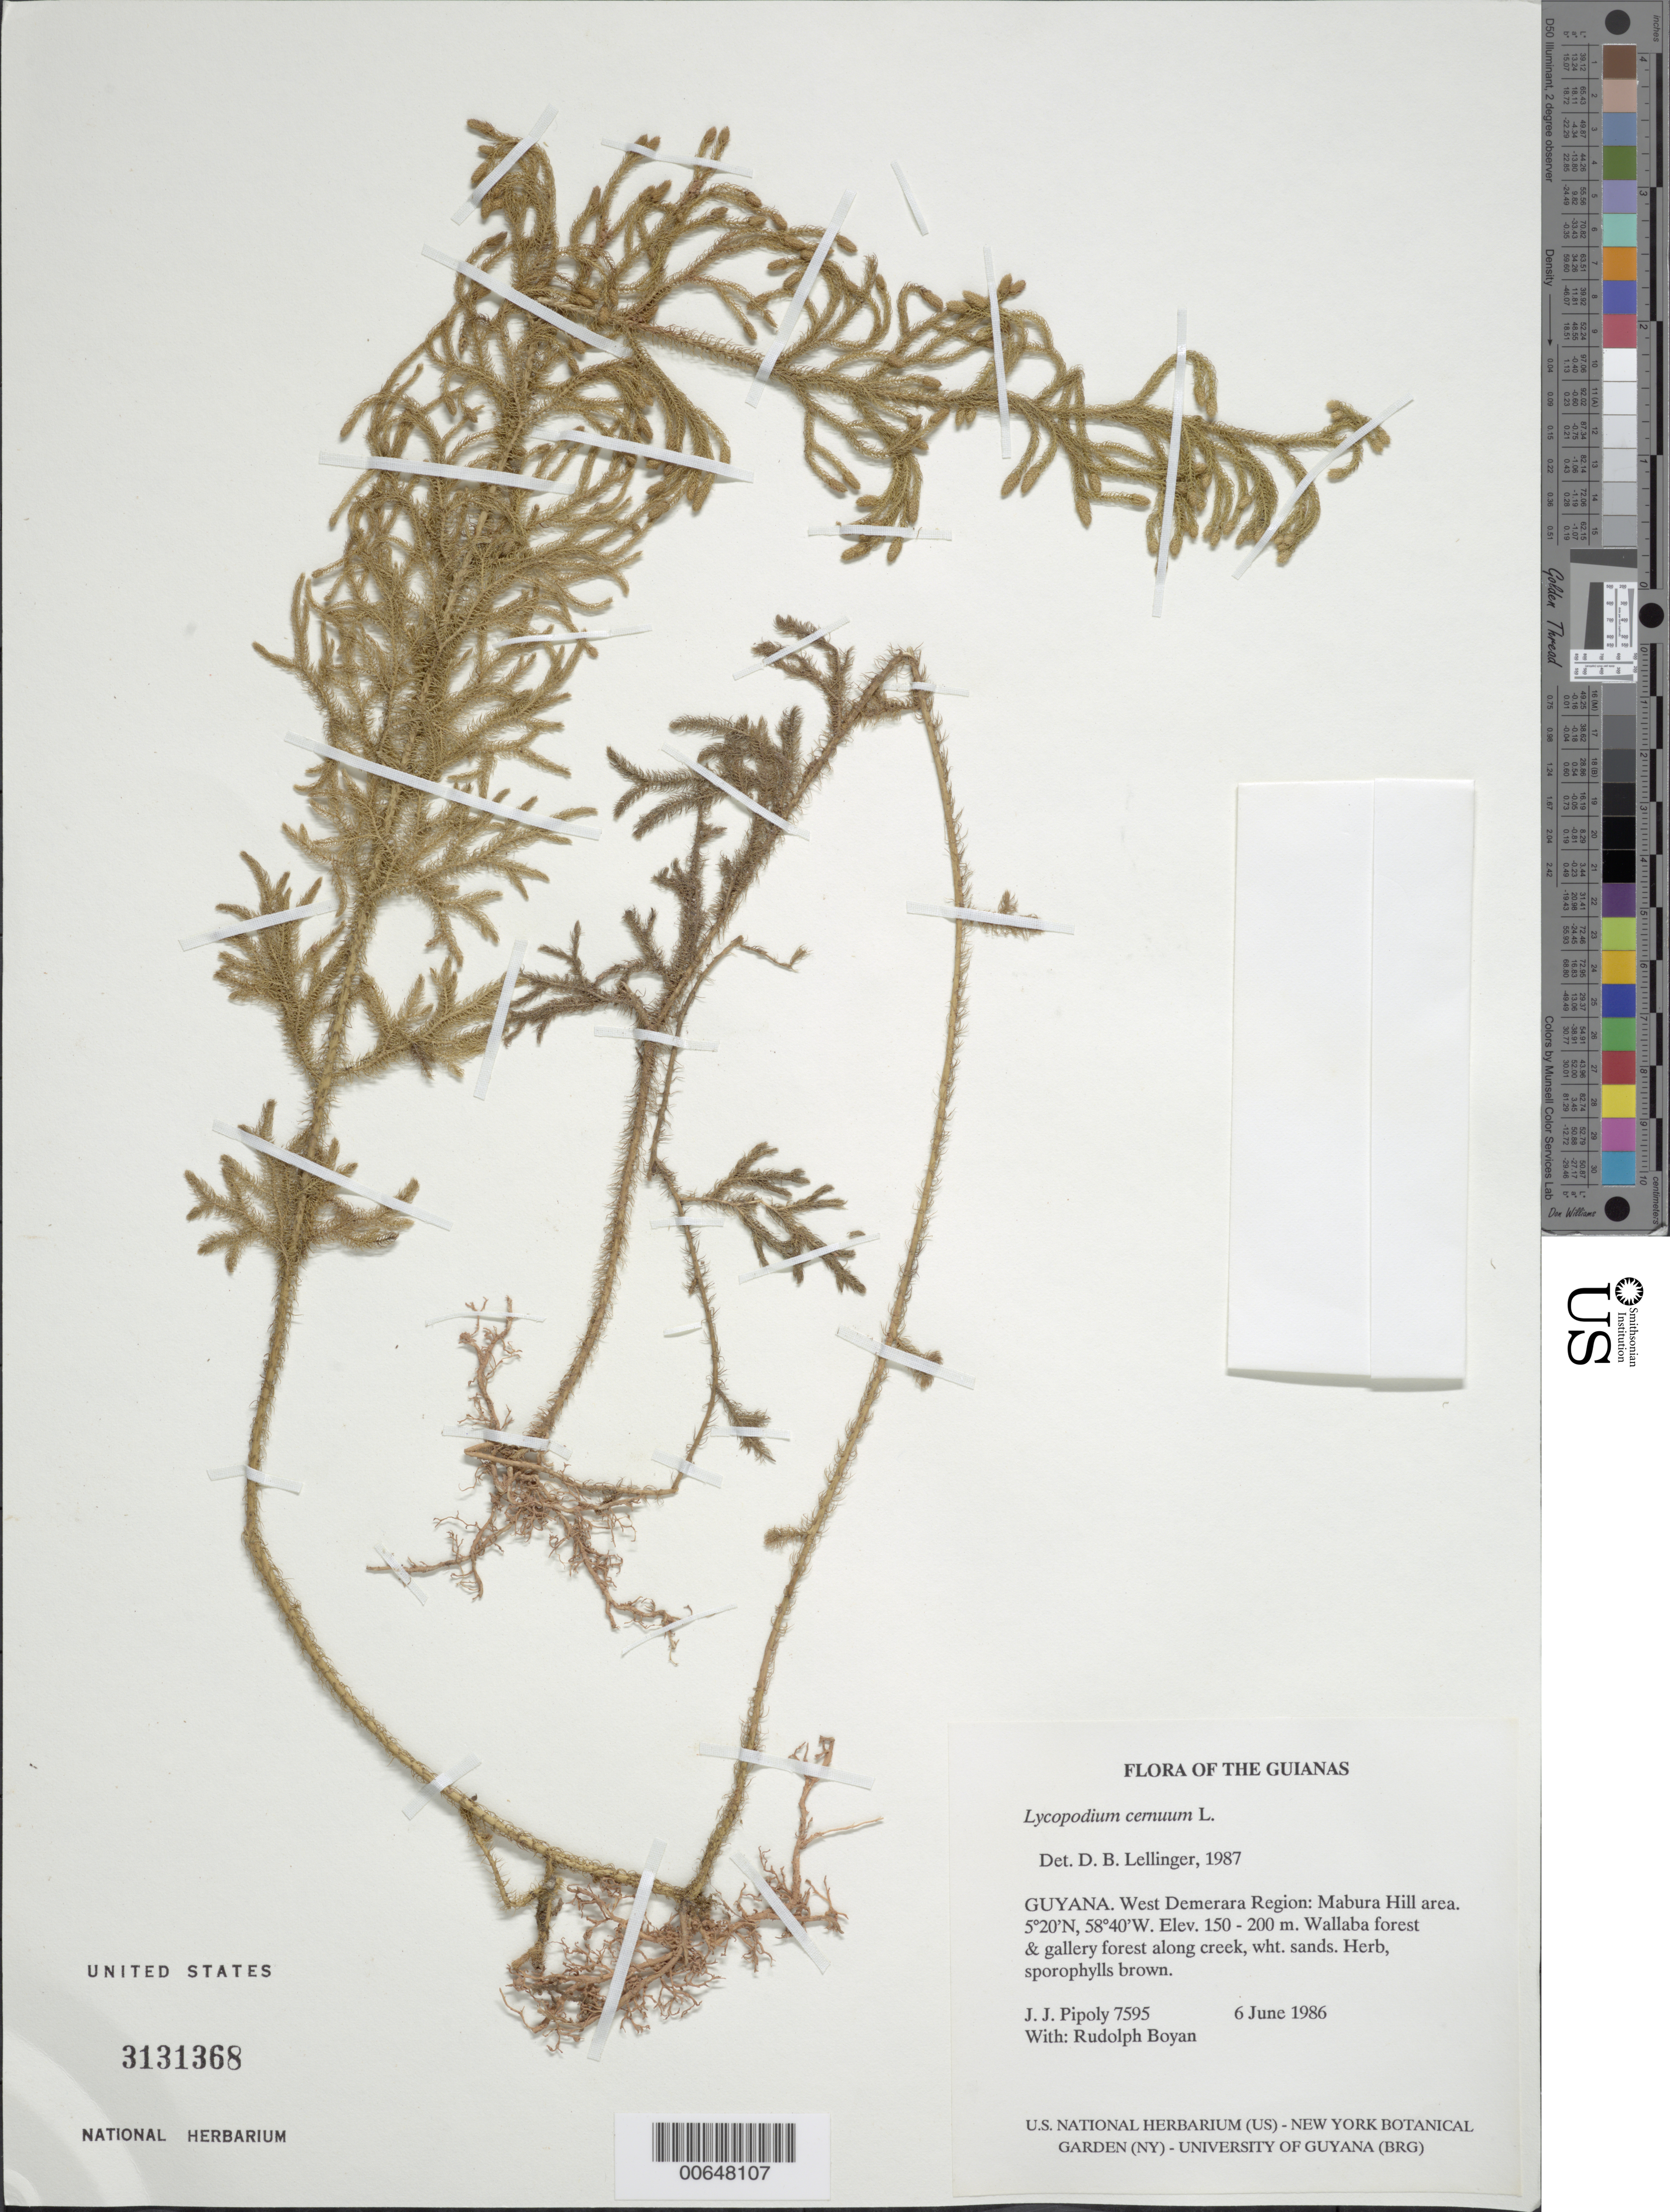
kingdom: Plantae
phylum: Tracheophyta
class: Lycopodiopsida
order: Lycopodiales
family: Lycopodiaceae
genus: Palhinhaea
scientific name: Palhinhaea cernua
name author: (L.) Vasc. & Franco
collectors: J. J. Pipoly & R. Boyan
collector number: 7595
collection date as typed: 6 June 1986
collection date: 1986-06-06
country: Guyana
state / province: U. Demerara-Berbice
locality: Mabura Hill area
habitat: Wallaba forest & gallery forest along creek, white sands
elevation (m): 150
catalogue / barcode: US 3131368